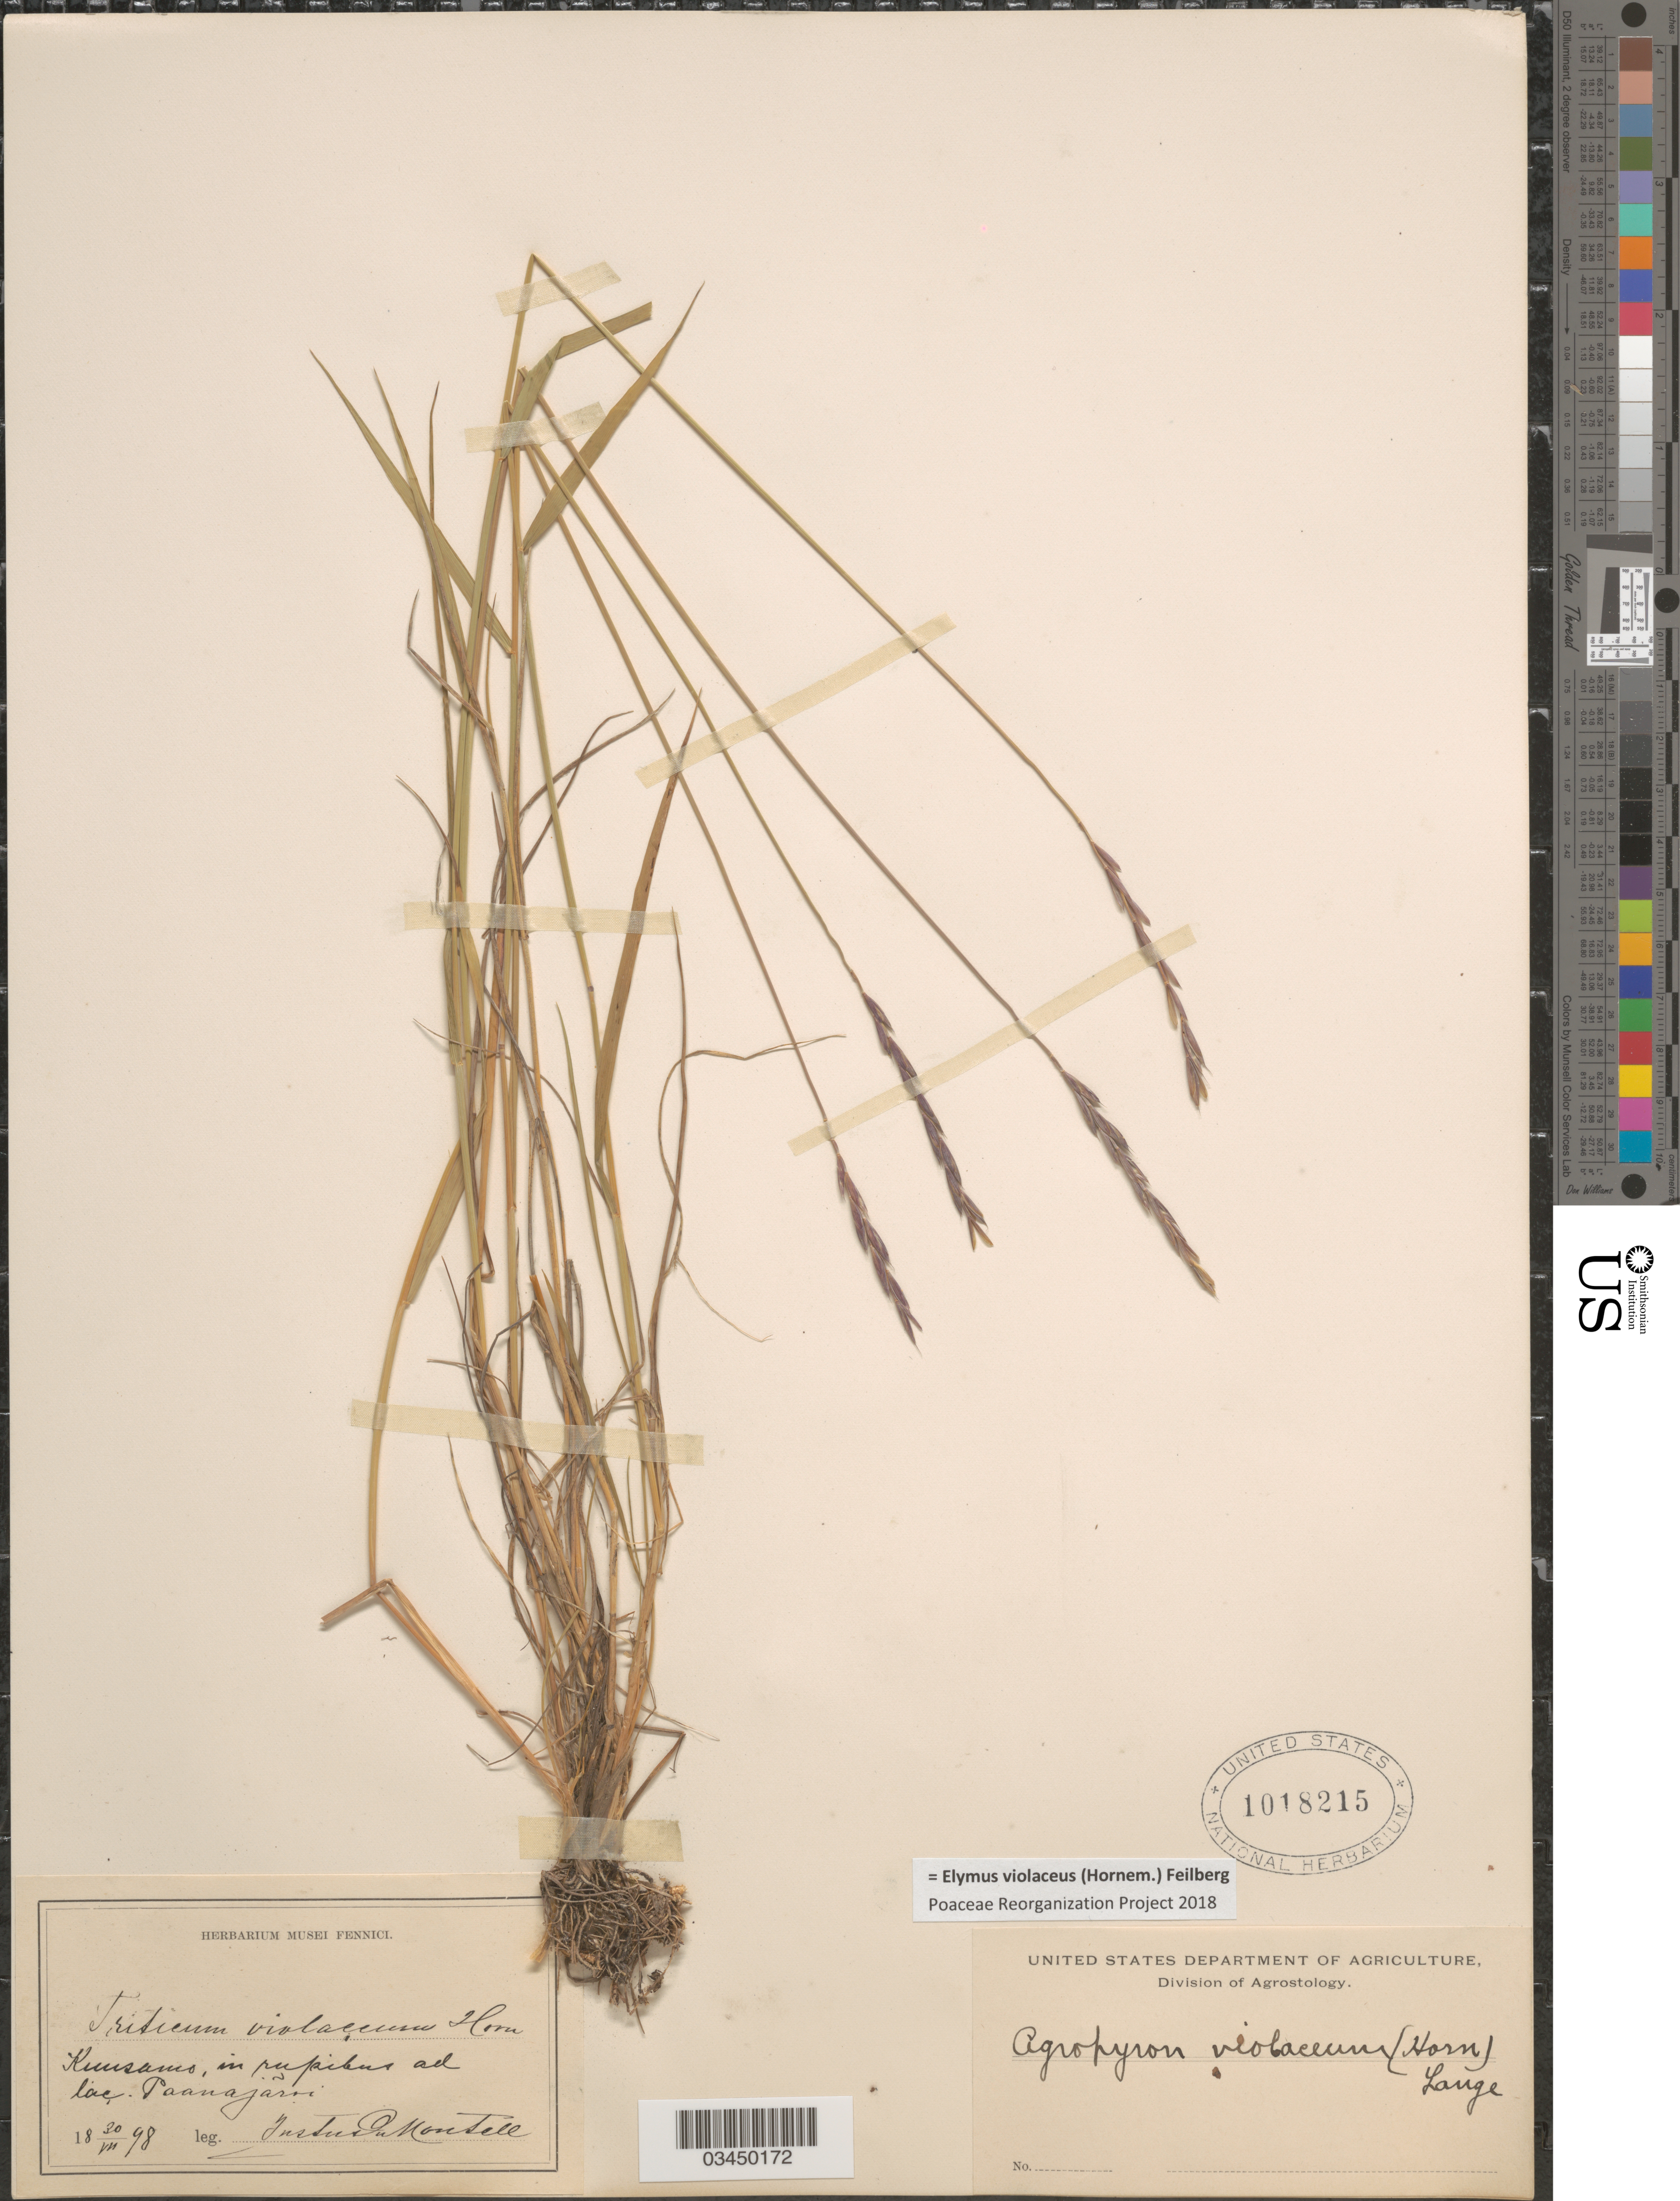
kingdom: Plantae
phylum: Tracheophyta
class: Liliopsida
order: Poales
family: Poaceae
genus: Elymus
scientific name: Elymus violaceus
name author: (Hornem.) Feilberg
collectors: J. Montell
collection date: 1898-07-30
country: Finland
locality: Kuusamo, in rupibus ad lac. Paanajärvi.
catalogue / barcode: US 1018215